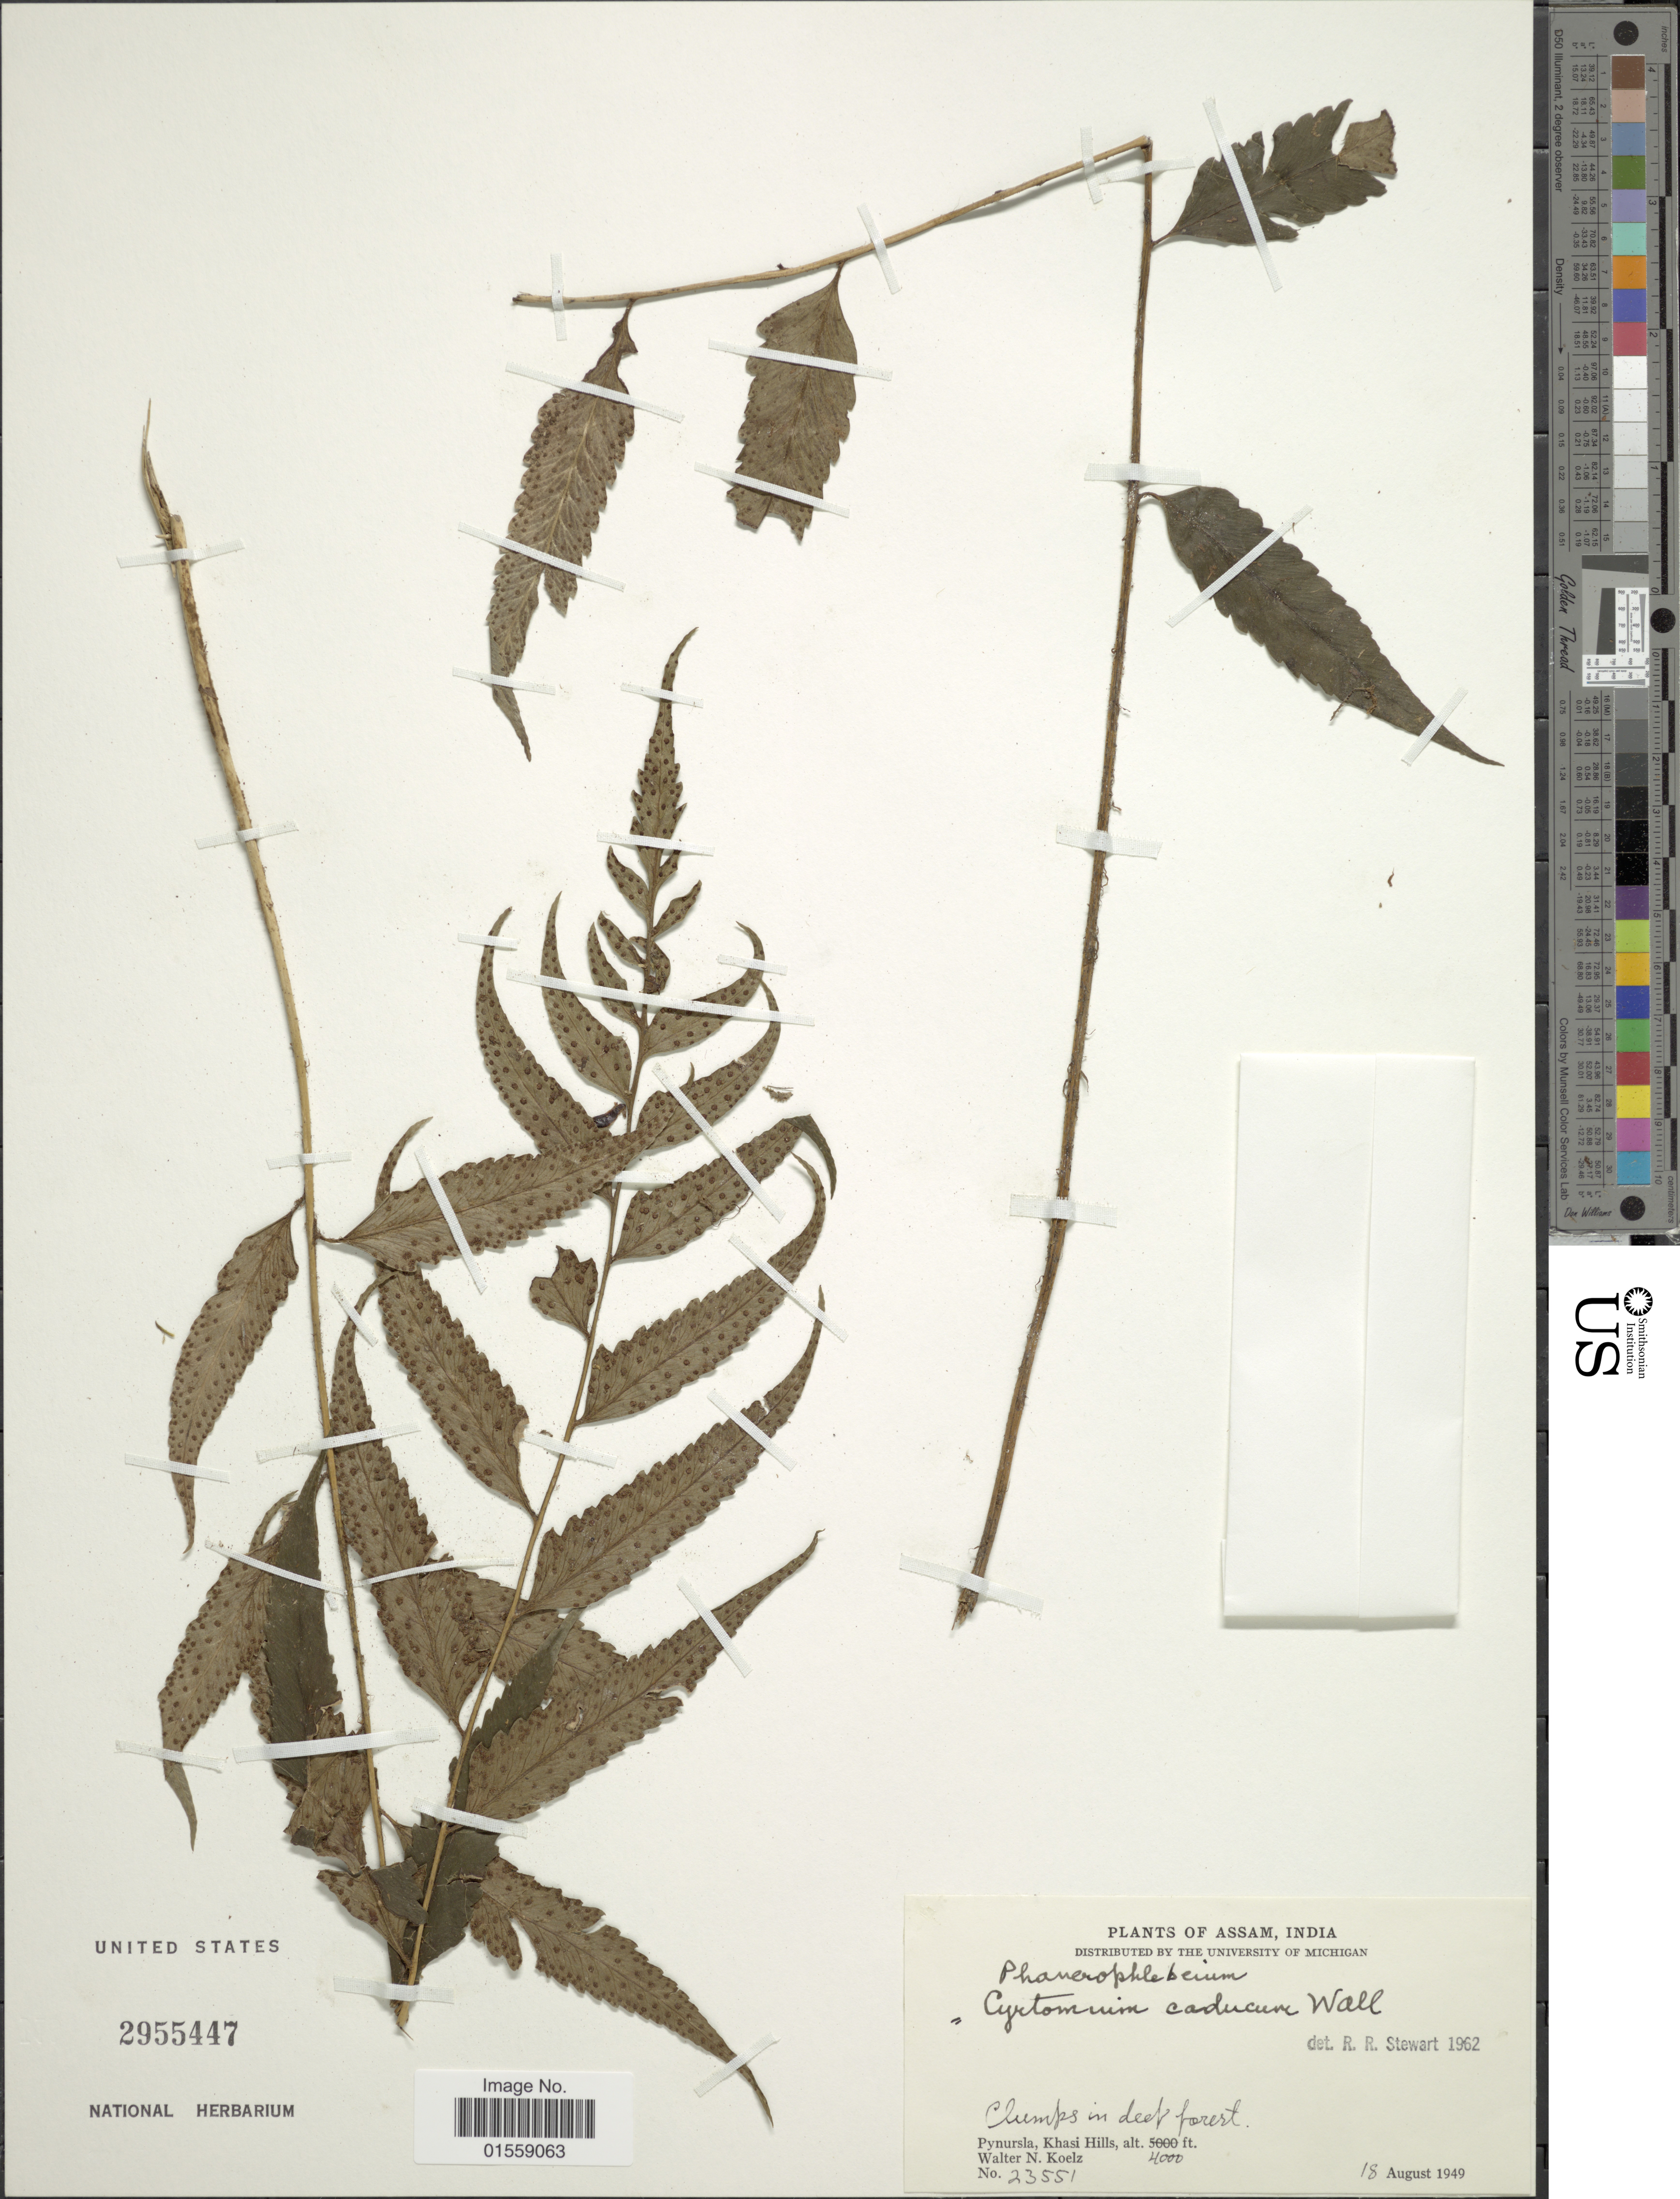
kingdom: Plantae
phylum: Tracheophyta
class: Polypodiopsida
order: Polypodiales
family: Dryopteridaceae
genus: Polystichum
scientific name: Polystichum hookerianum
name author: (C. Presl) C. Chr.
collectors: W. N. Koelz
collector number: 23551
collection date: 1949-08-18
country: India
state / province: Meghalaya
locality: Pynursla, Khasi Hills.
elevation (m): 1219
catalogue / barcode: US 2955447